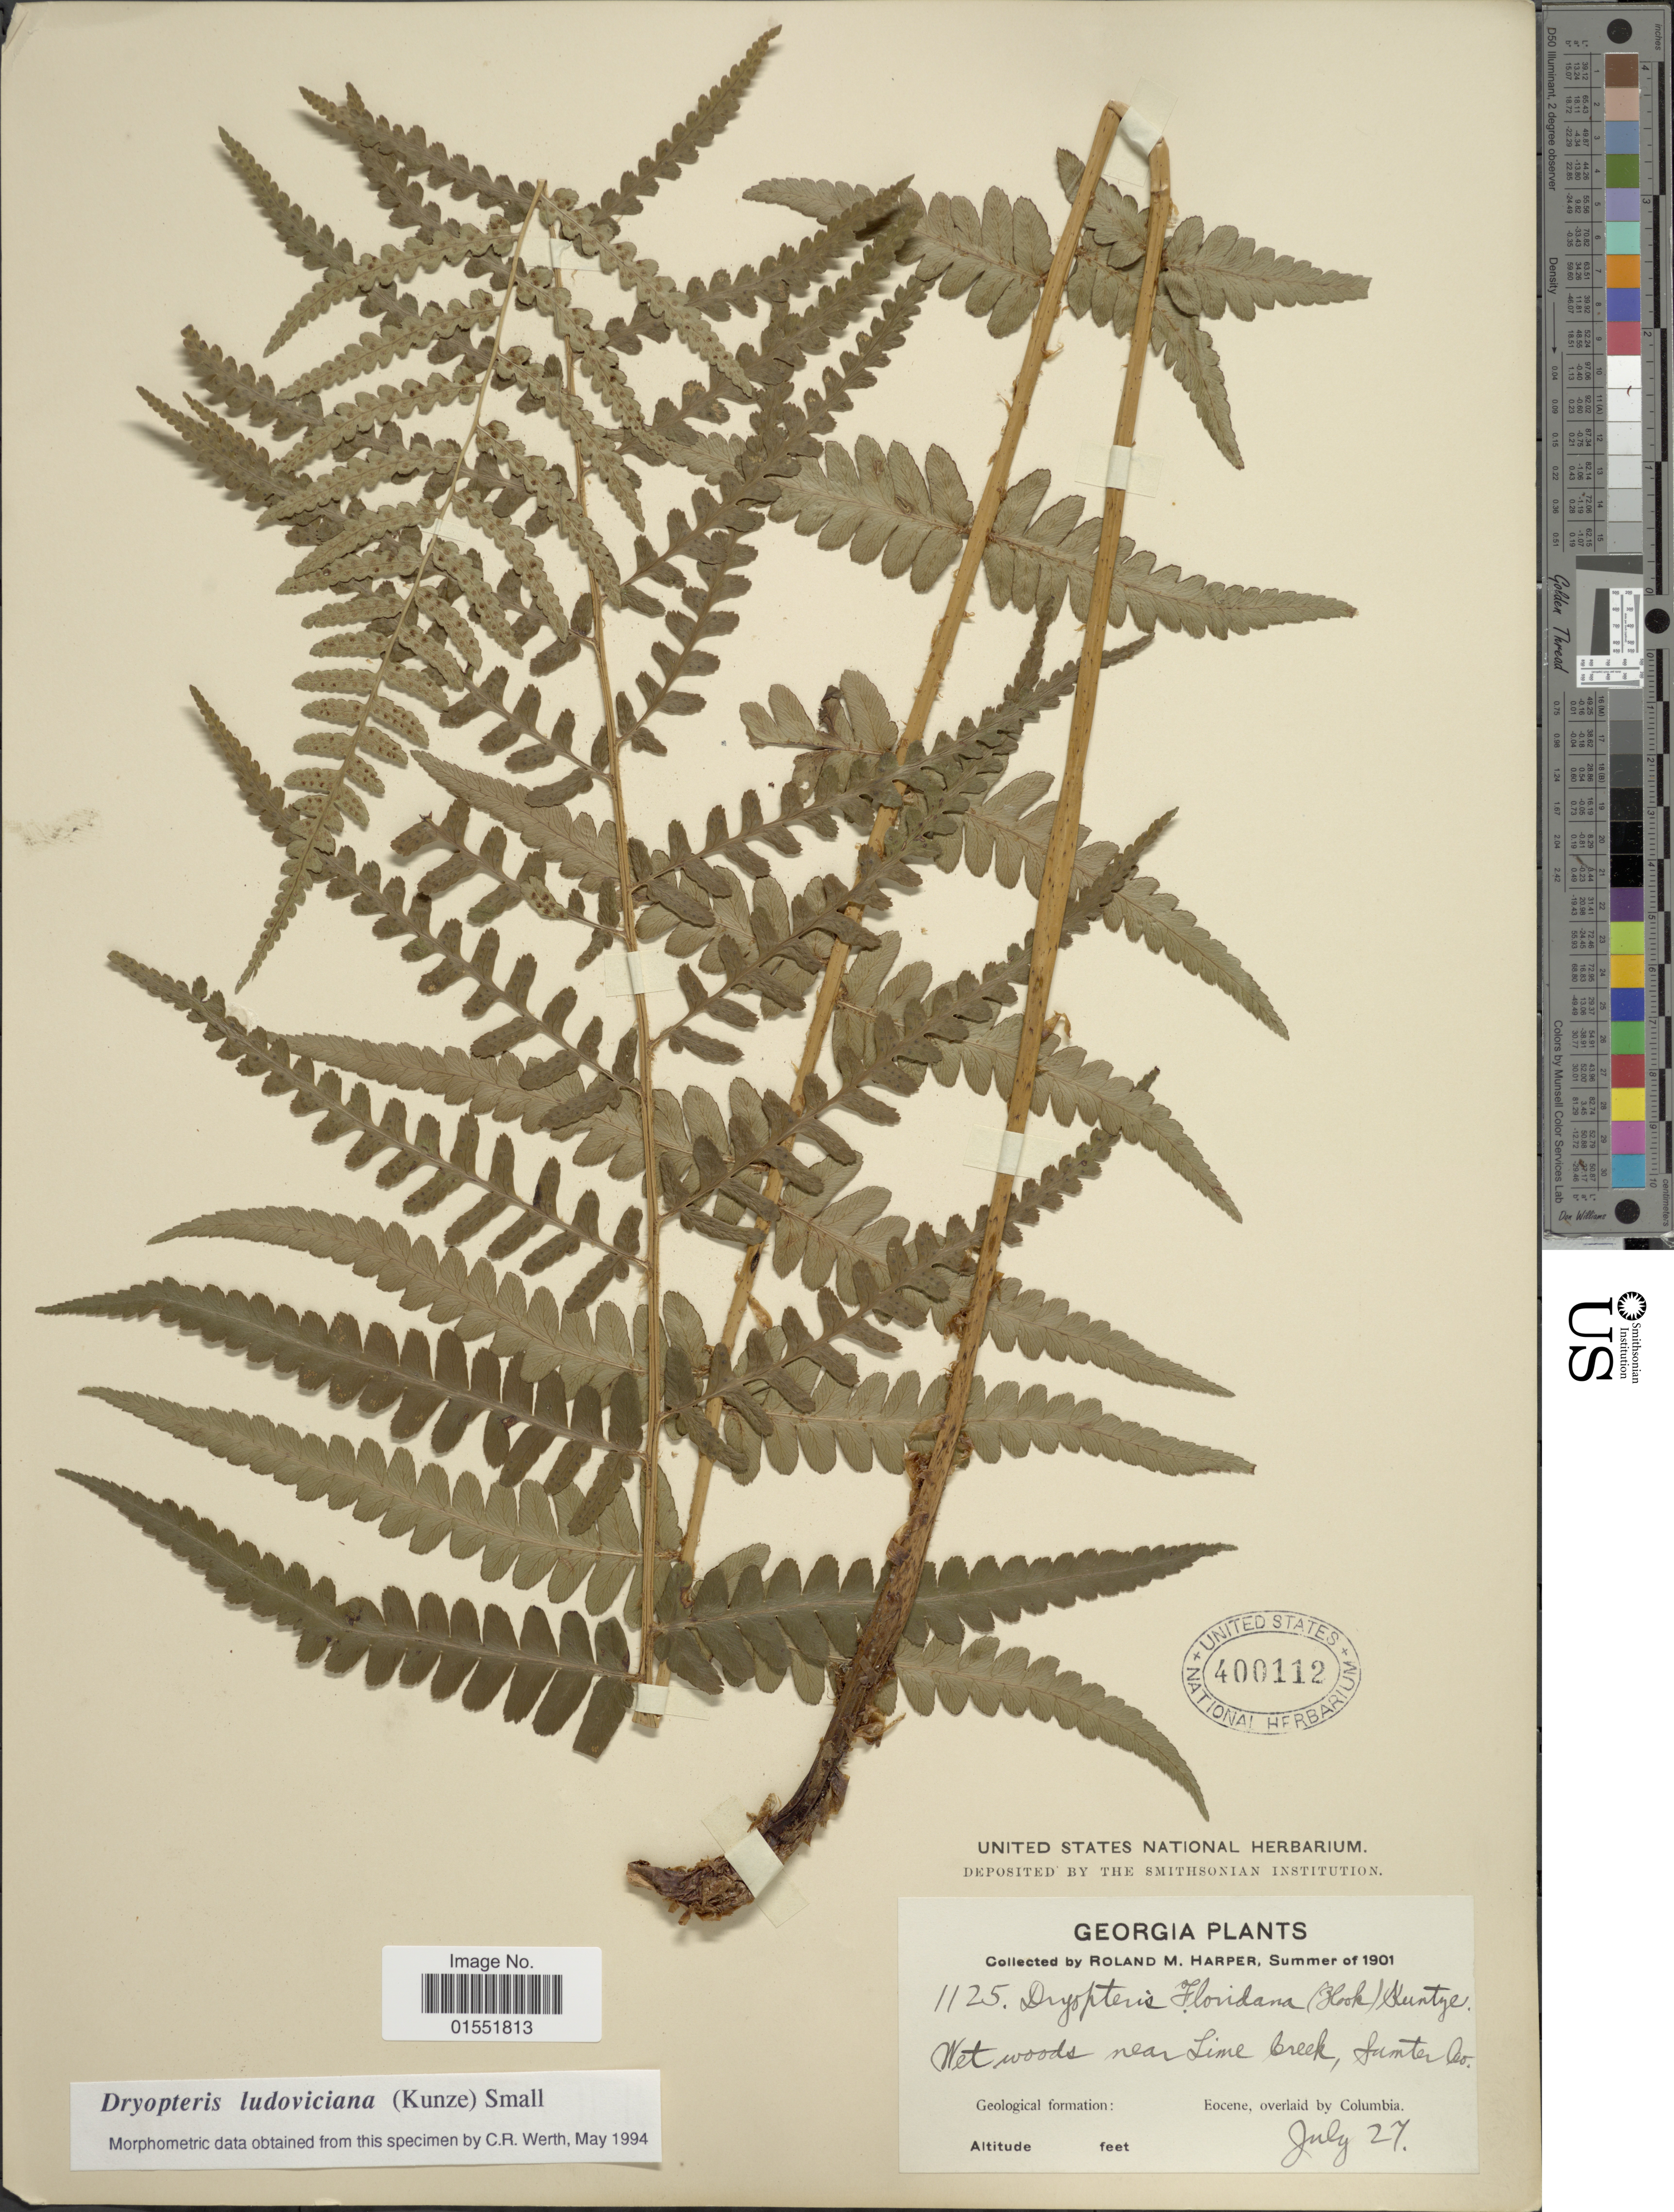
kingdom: Plantae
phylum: Tracheophyta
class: Polypodiopsida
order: Polypodiales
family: Dryopteridaceae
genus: Dryopteris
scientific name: Dryopteris ludoviciana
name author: (Kunze) Small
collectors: R. M. Harper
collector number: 1125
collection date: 1901-07-27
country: United States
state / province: Georgia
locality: Wet woods near Lime Creek, Sumter Co.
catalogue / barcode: US 400112